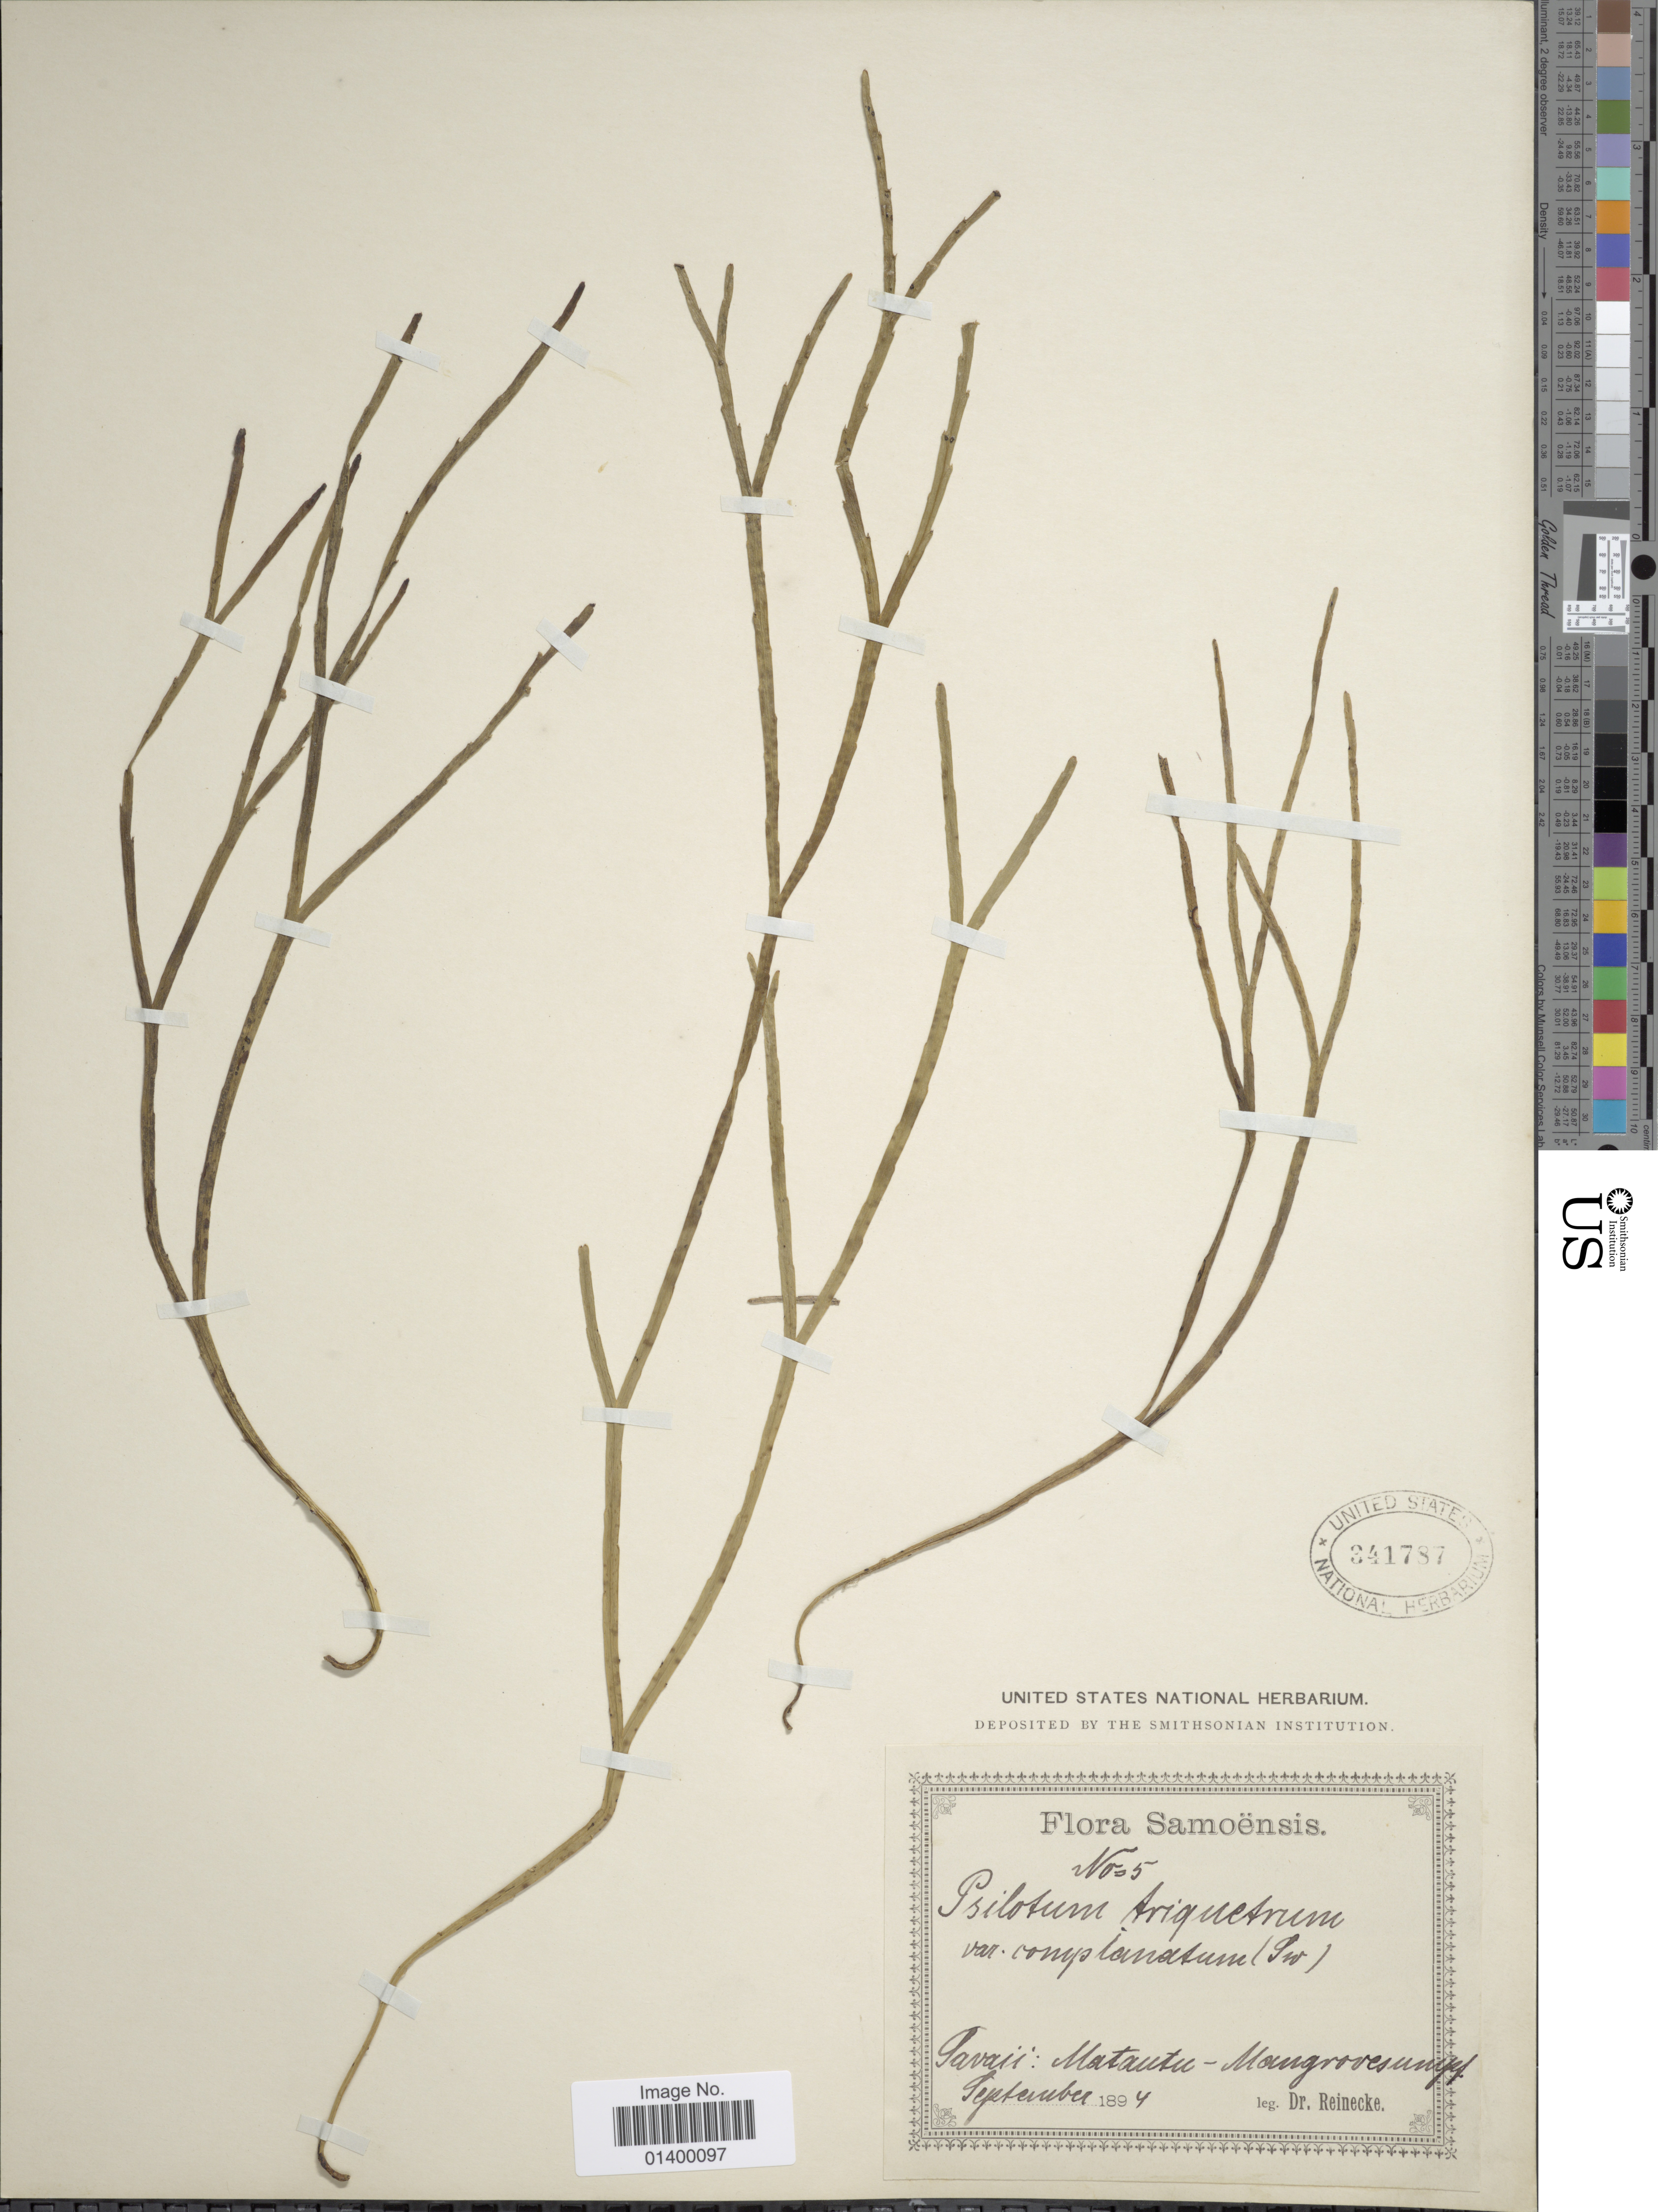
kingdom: Plantae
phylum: Tracheophyta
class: Polypodiopsida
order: Psilotales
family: Psilotaceae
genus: Psilotum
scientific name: Psilotum complanatum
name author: Sw.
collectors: -- Reinecke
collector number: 5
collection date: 1894-09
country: Samoa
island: Savai'i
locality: Savaii: Matantu - Mongrove swamp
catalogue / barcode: US 341787